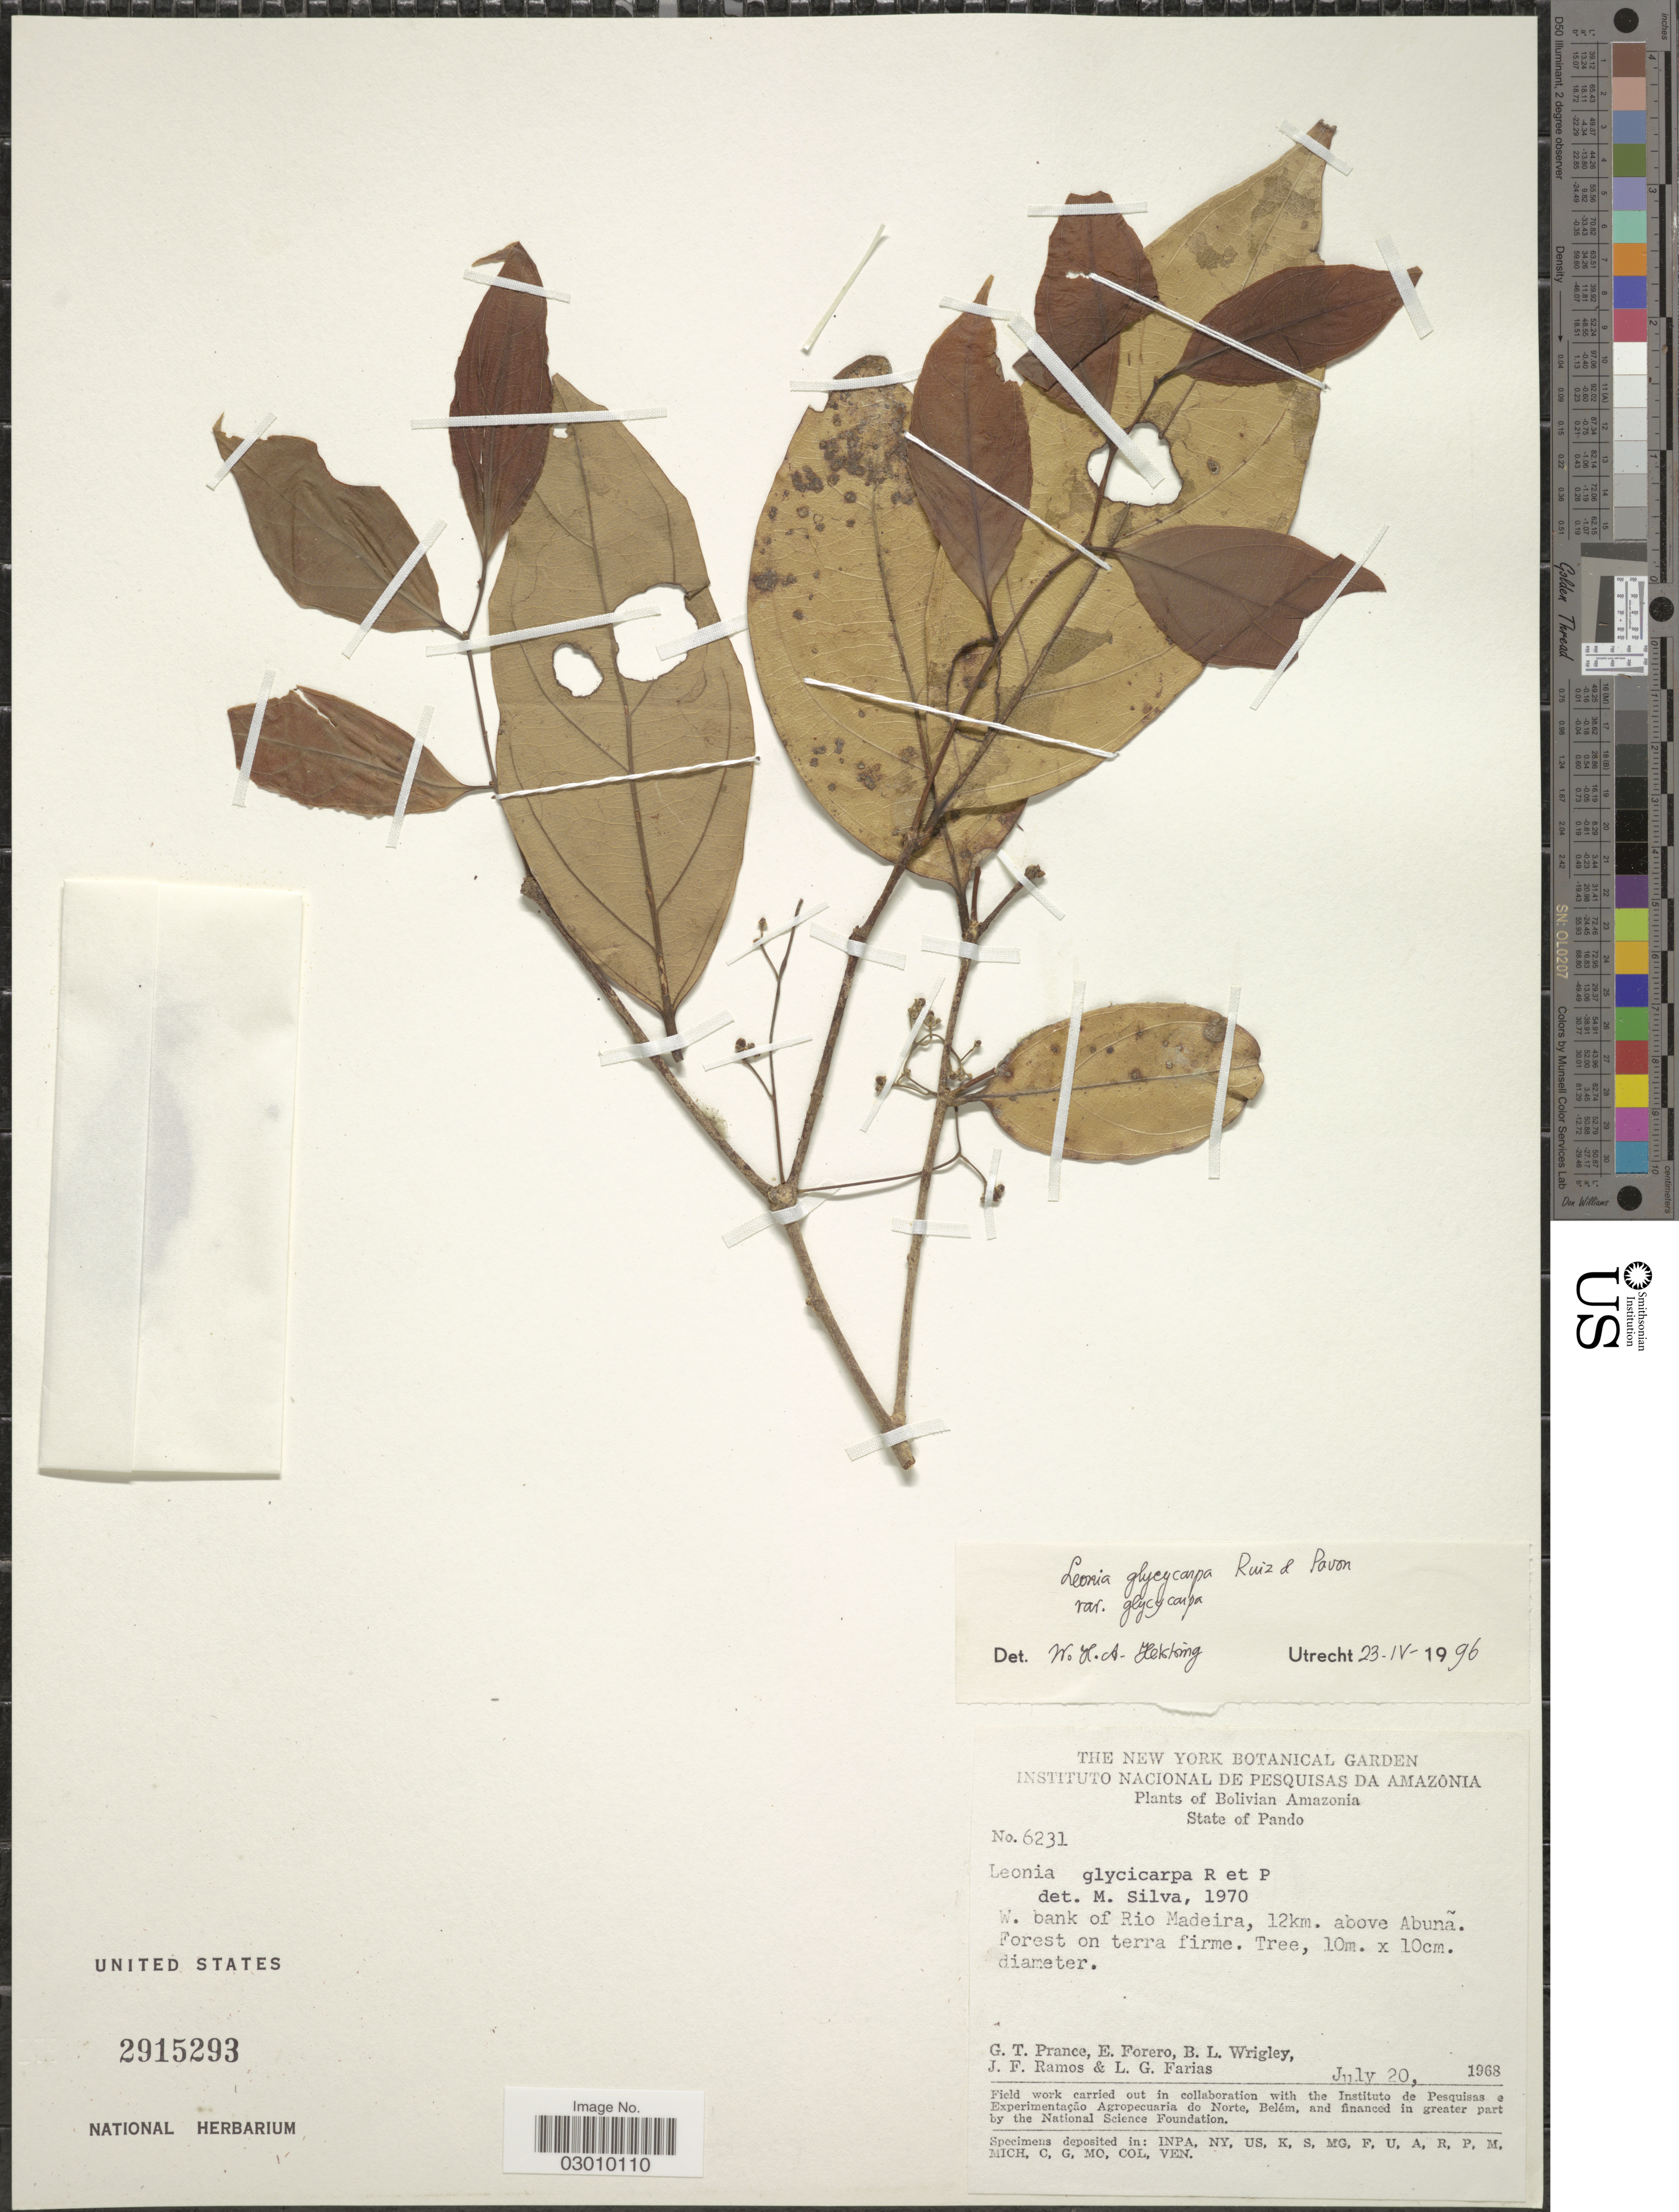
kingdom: Plantae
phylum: Tracheophyta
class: Magnoliopsida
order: Malpighiales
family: Violaceae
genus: Leonia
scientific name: Leonia glycycarpa var. glycycarpa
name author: Ruiz & Pav.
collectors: G. T. Prance, E. Forero, B. L. Wrigley, J. F. Ramos & L. G. Farias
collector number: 6231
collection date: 1968-07-20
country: Bolivia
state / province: Pando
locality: Bolivian Amazonia, State of Pando, W. bank of Rio Madeira, 12km. above Abuña.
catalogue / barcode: US 2915293